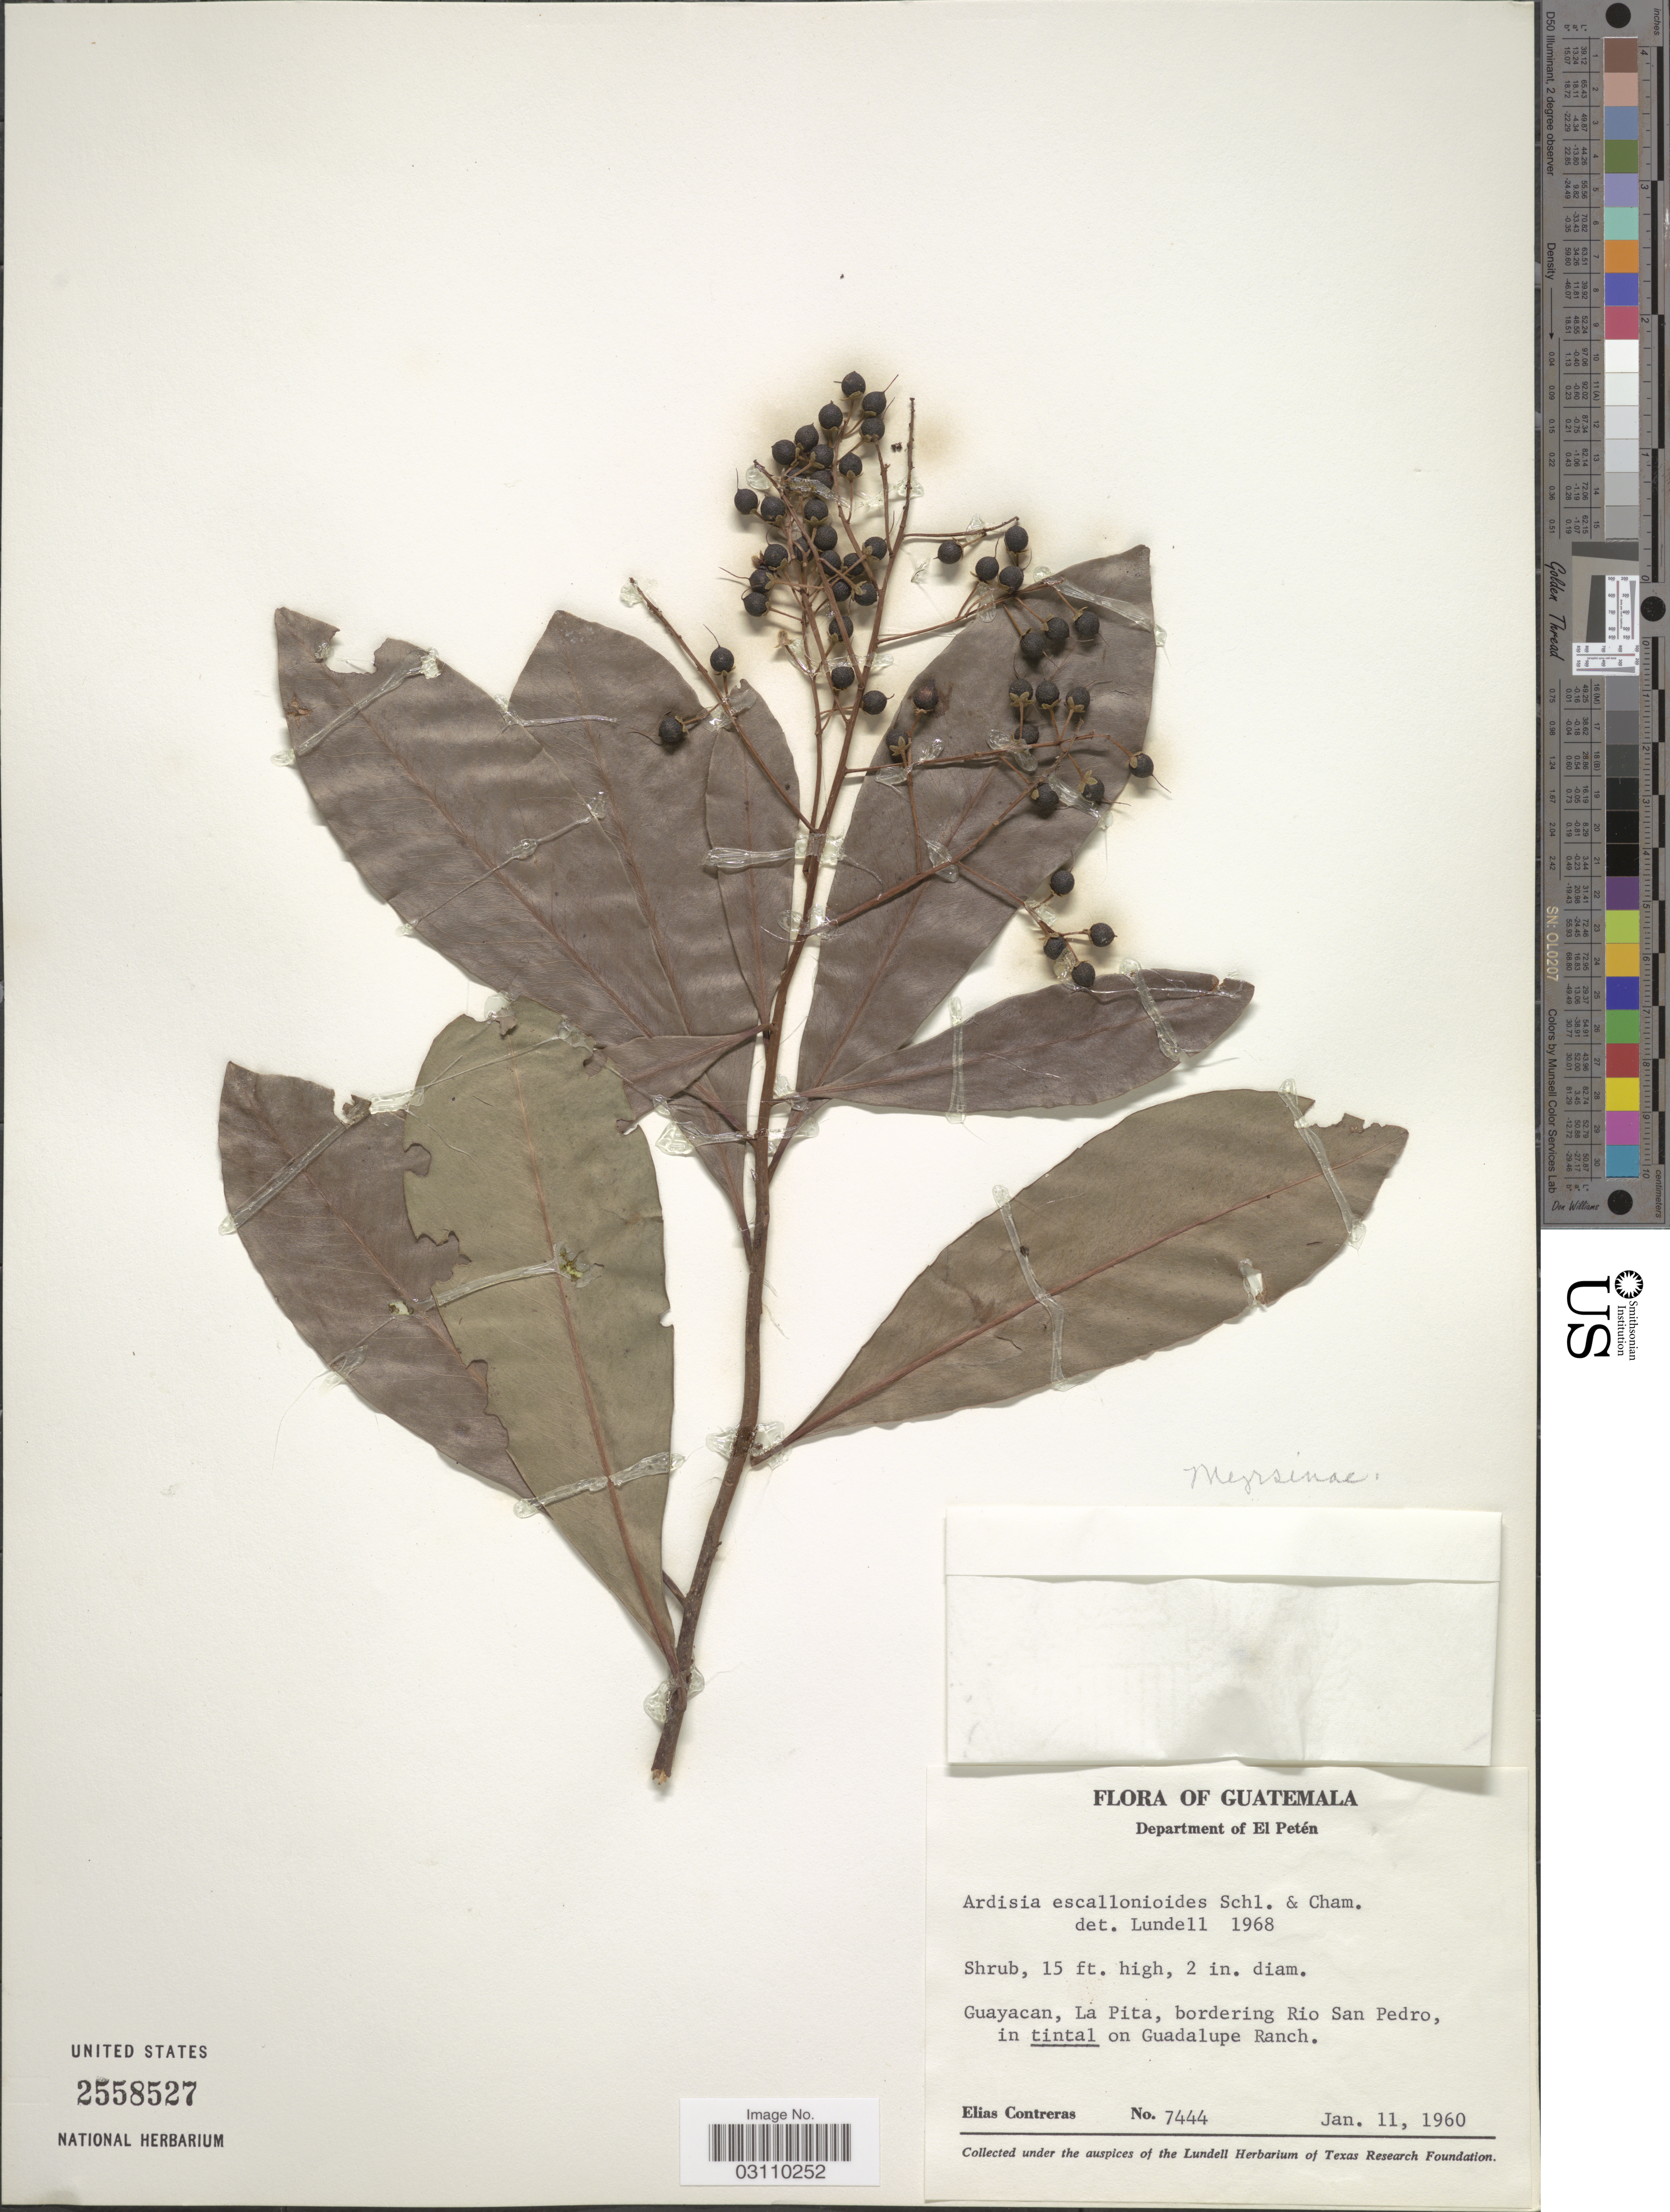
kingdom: Plantae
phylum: Tracheophyta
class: Magnoliopsida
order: Ericales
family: Primulaceae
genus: Ardisia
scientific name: Ardisia escallonioides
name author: Schltdl. & Cham.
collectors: E. Contreras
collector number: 7444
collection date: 1960-01-11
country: Guatemala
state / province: El Petén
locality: Department of El Petén, Guayacan, La Pita, bordering Rio San Pedro, in tintal on Guadalupe Ranch.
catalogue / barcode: US 2558527